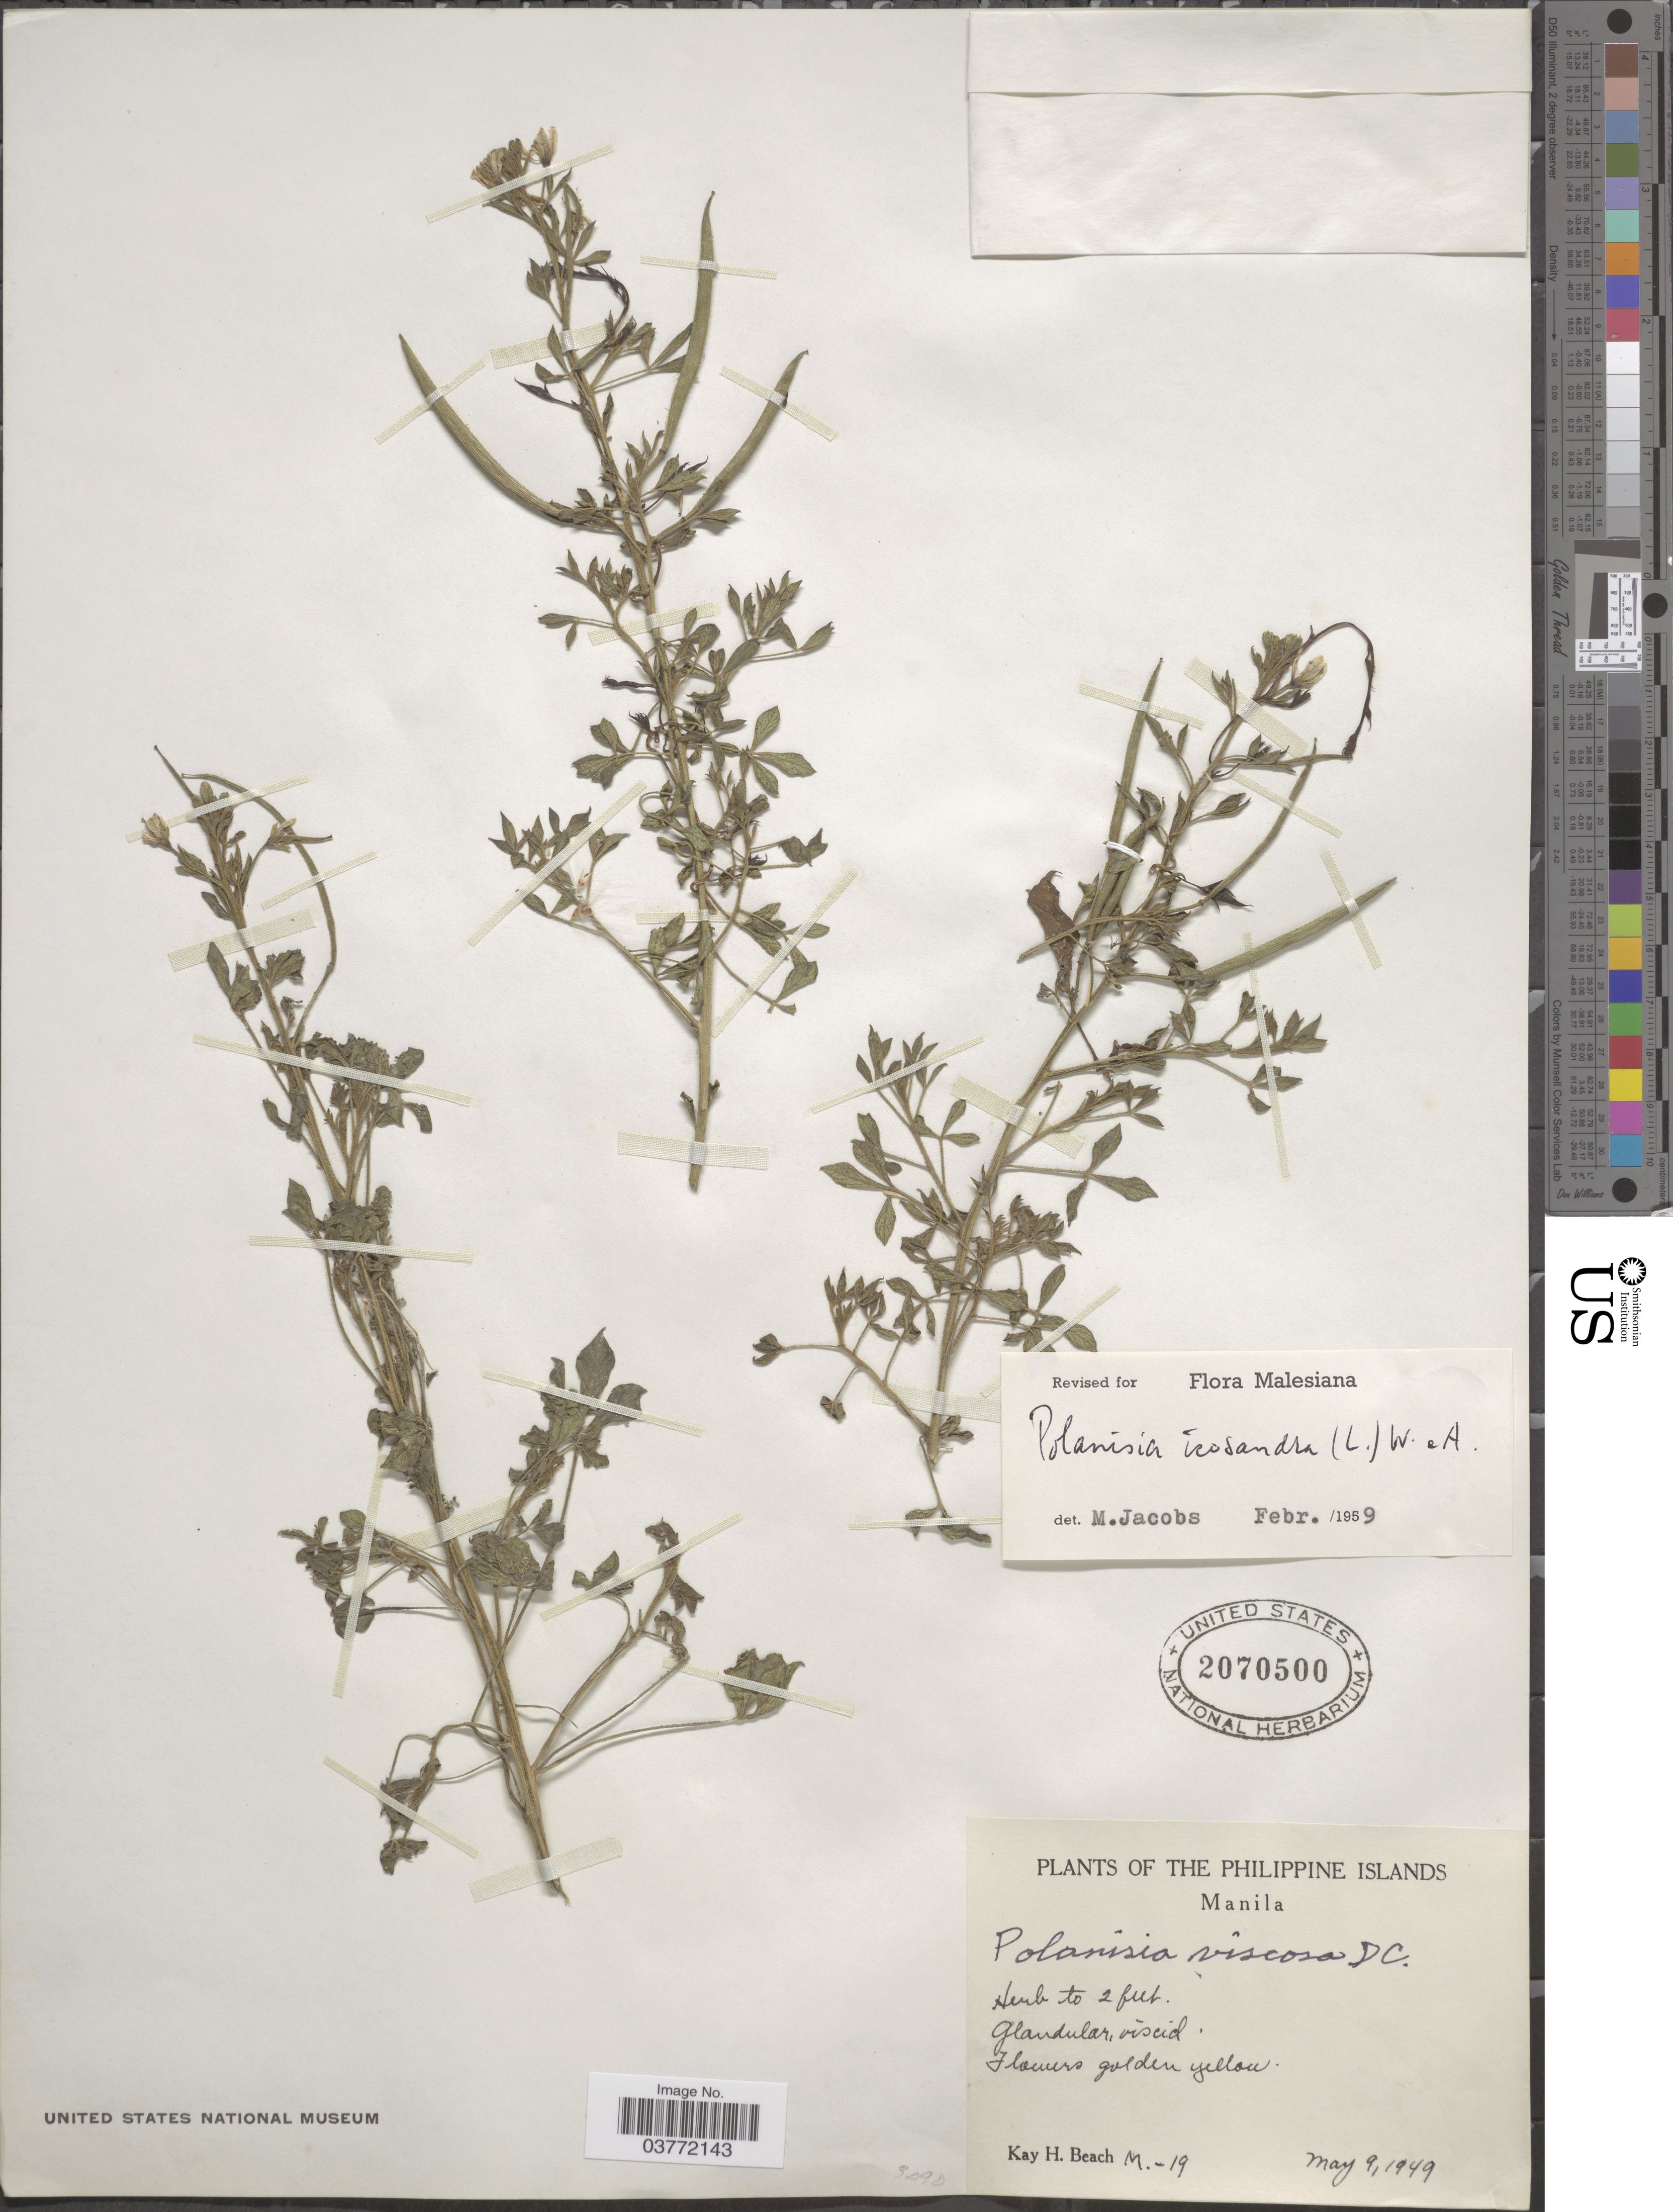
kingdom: Plantae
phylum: Tracheophyta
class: Magnoliopsida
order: Brassicales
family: Cleomaceae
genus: Arivela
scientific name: Arivela viscosa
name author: (L.) Raf.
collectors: K. H. Beach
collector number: M-19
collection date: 1949-05-09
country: Philippines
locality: Manila.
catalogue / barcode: US 2070500